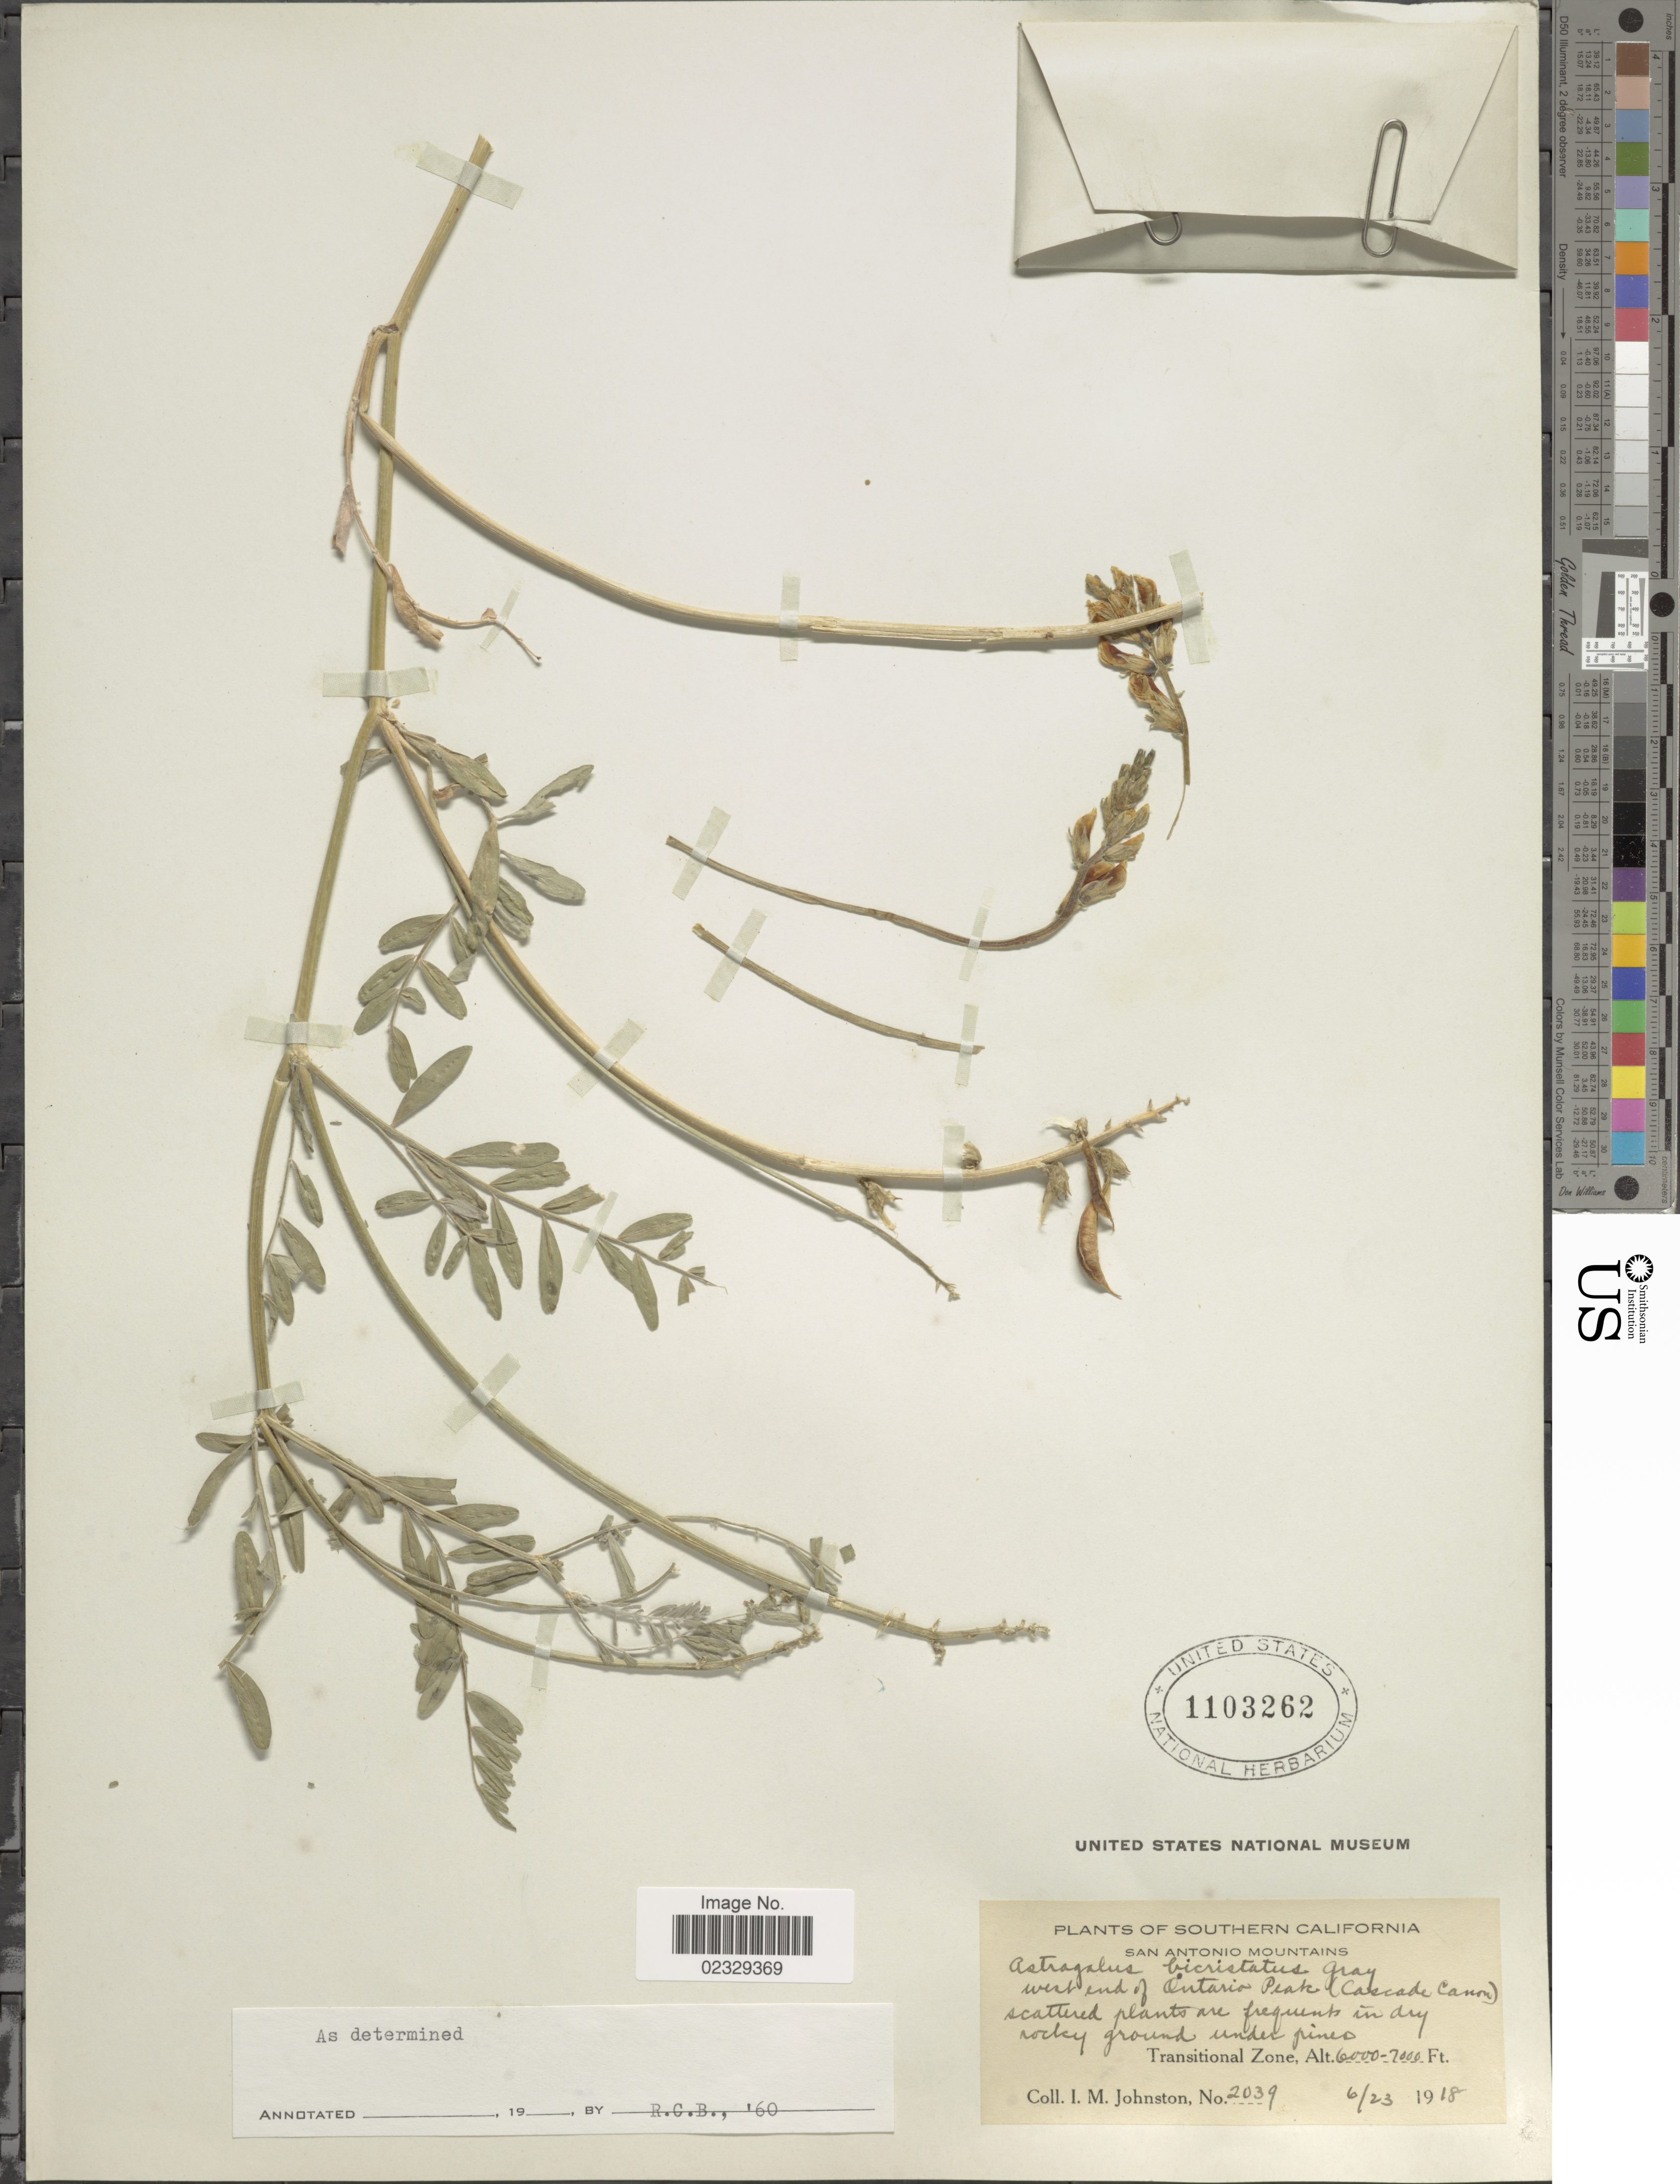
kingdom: Plantae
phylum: Tracheophyta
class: Magnoliopsida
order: Fabales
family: Fabaceae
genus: Astragalus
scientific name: Astragalus bisulcatus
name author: (Hook.) A. Gray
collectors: I.M. Johnston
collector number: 2039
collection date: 1918-06-23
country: United States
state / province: California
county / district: Los Angeles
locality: Southern California, San Antonio Mountains, West end of Ontario Peak (Cascade Canon), Transitional Zone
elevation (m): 1829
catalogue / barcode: US 1103262